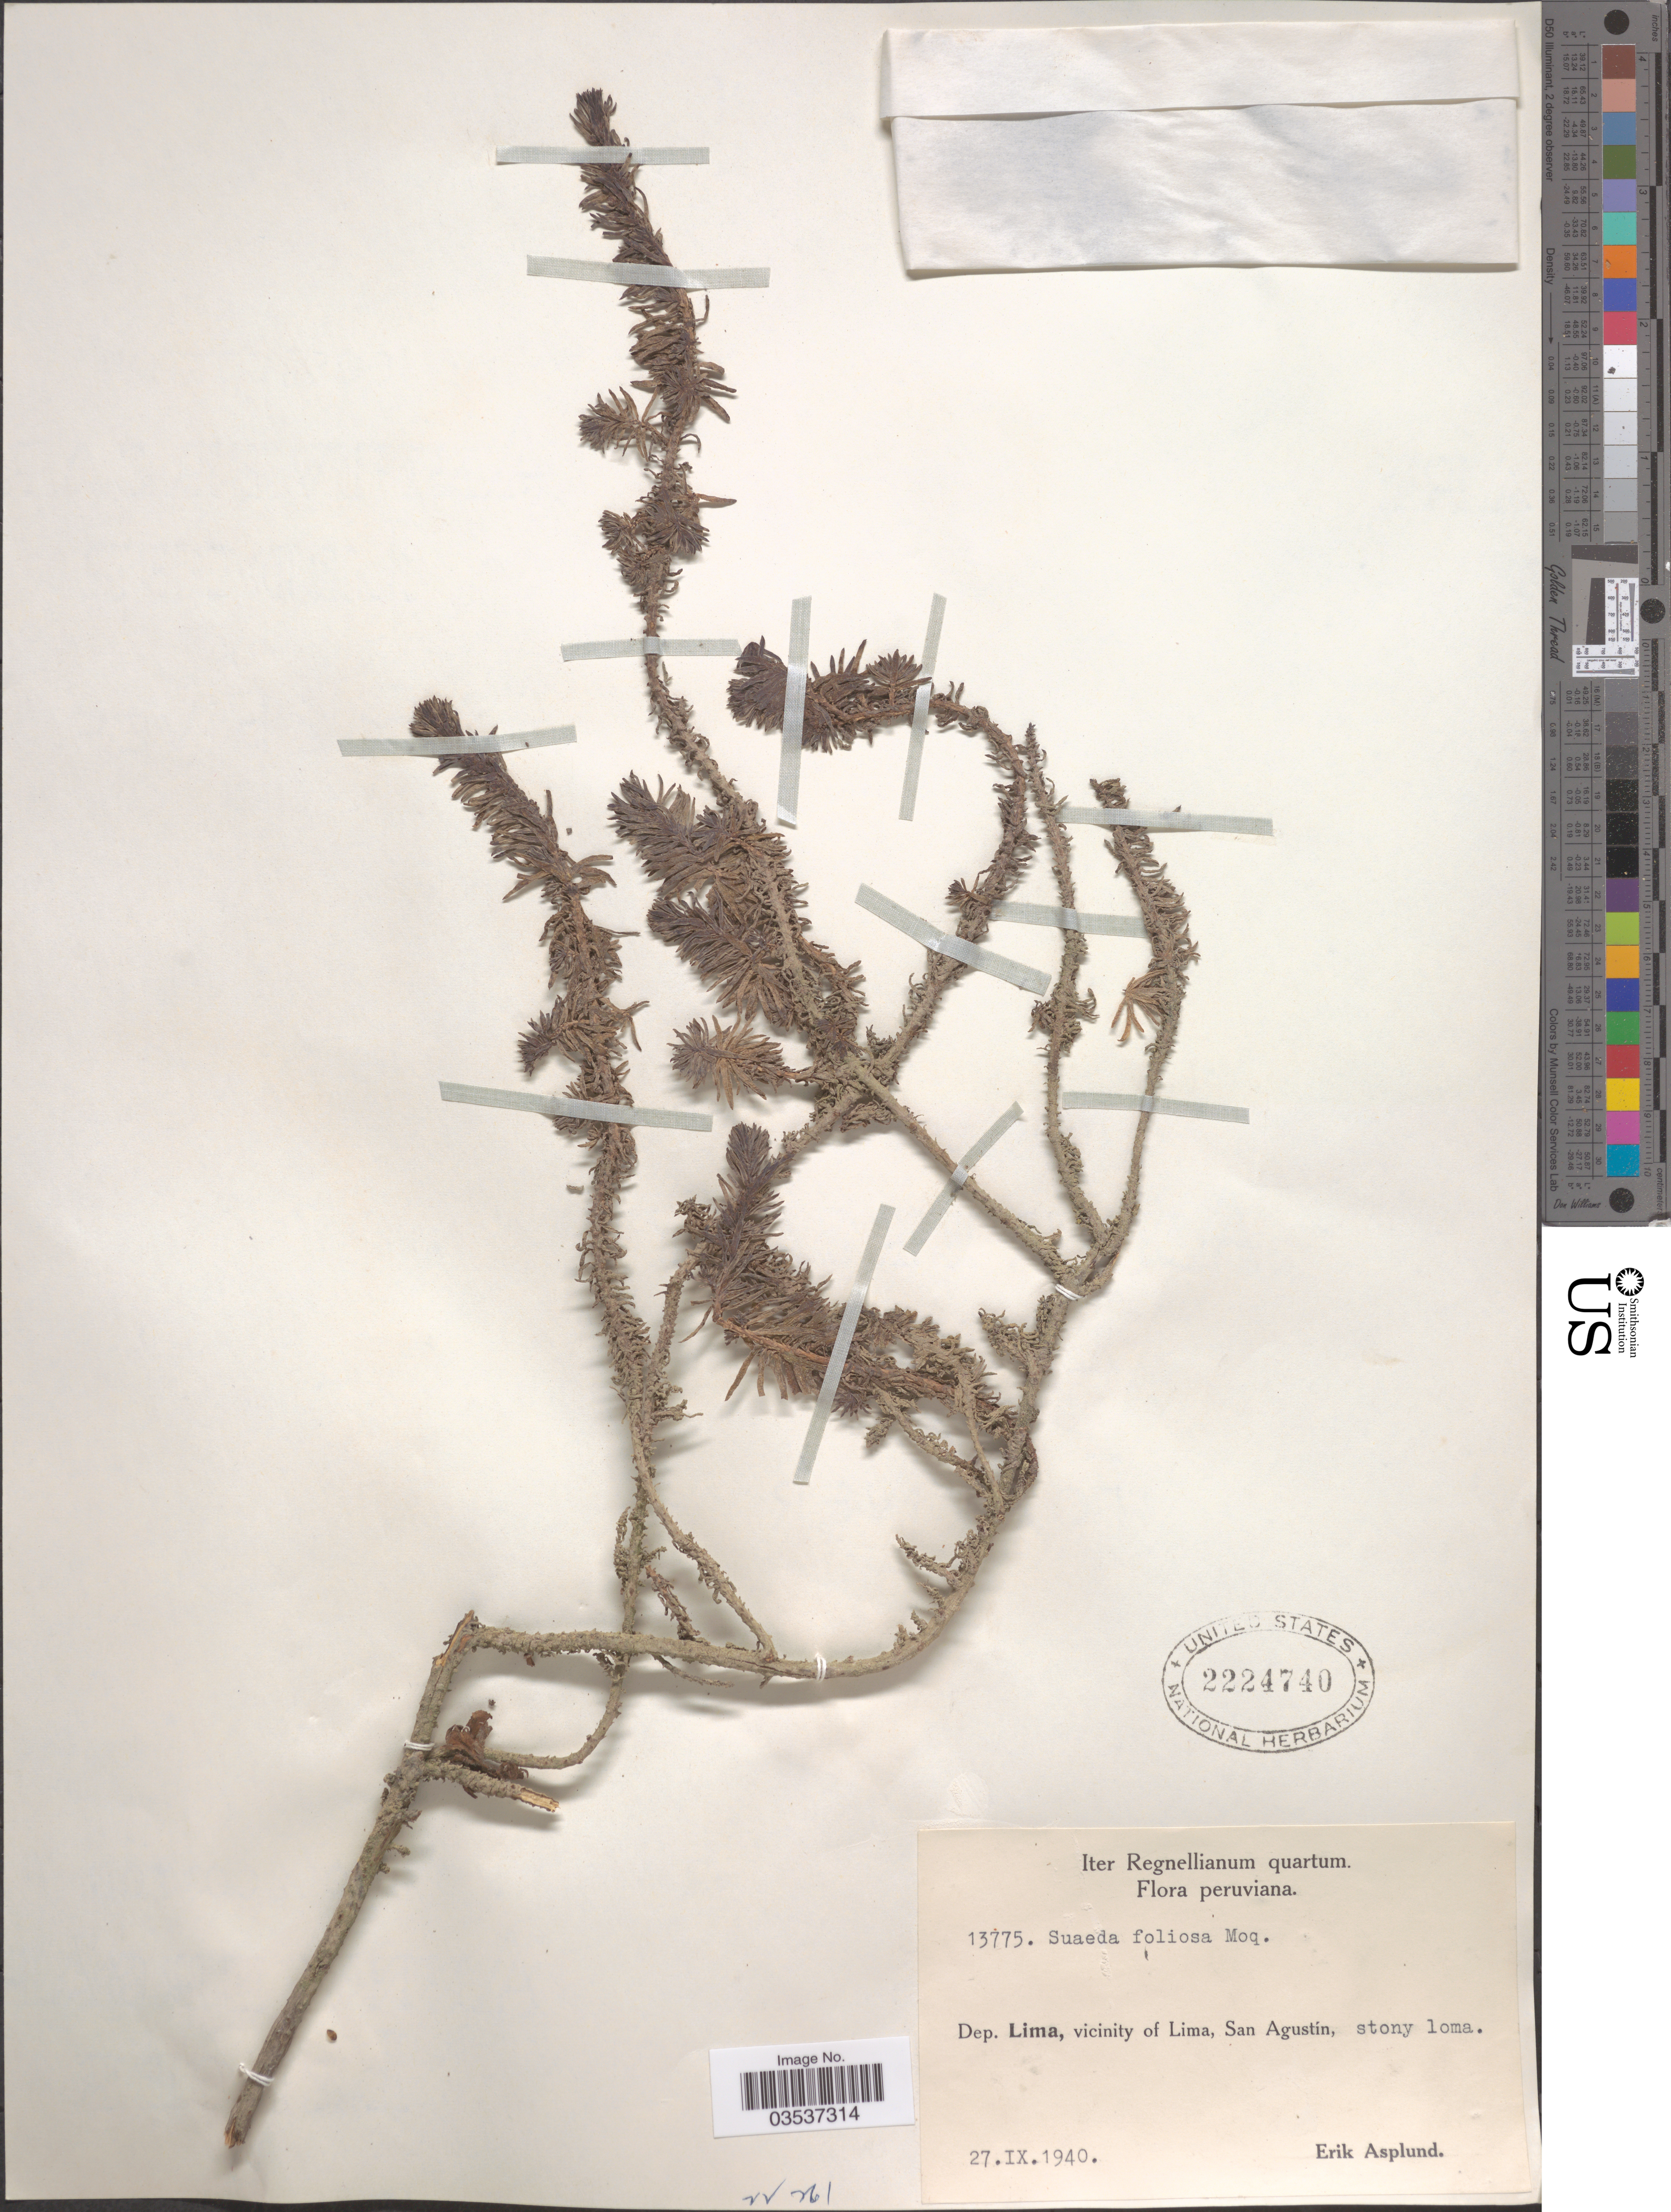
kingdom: Plantae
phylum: Tracheophyta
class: Magnoliopsida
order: Caryophyllales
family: Amaranthaceae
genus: Suaeda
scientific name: Suaeda foliosa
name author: Moq.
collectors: E. Asplund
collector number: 13775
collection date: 1940-09-27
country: Peru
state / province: Lima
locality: Dep. Lima, vicinity of Lima, San Agustín.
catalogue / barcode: US 2224740